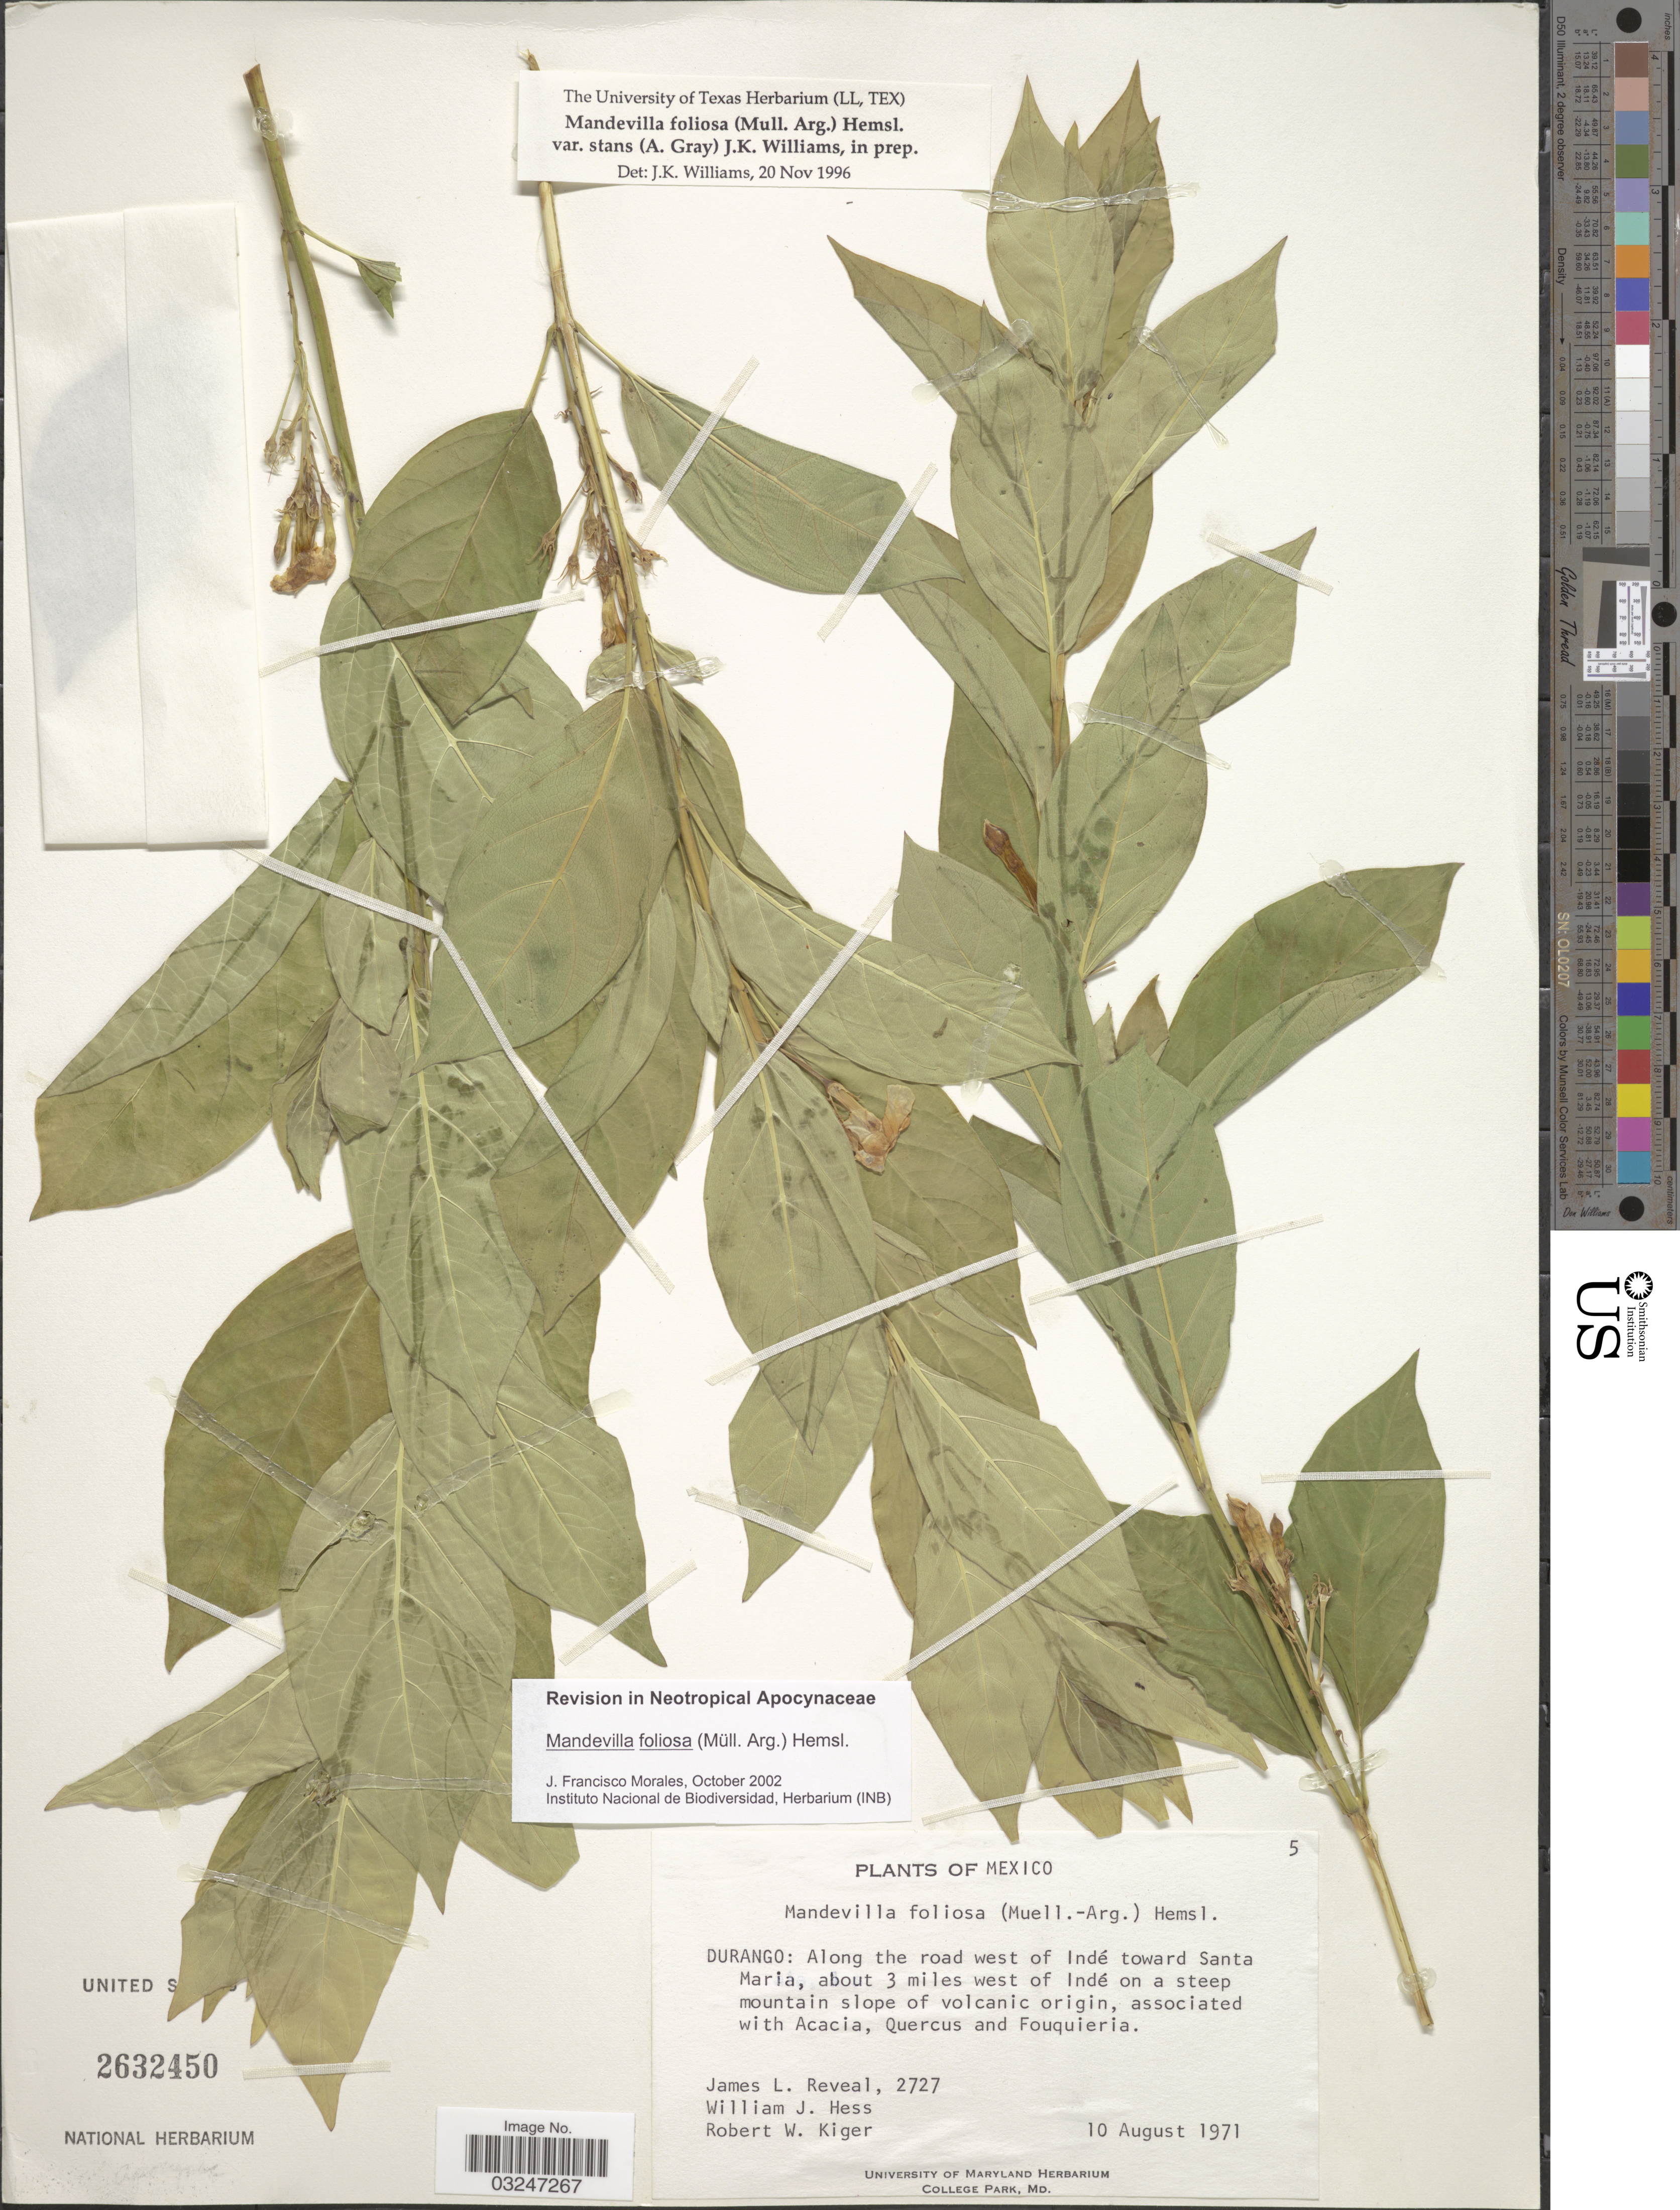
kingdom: Plantae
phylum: Tracheophyta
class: Magnoliopsida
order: Gentianales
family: Apocynaceae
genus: Mandevilla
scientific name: Mandevilla foliosa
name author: (Müll. Arg.) Hemsl.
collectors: J. L. Reveal, W. Hess & R. Kiger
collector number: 2727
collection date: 1971-08-10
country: Mexico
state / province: Durango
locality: Durango: Along the road west of Indé toward Santa Maria, about 3 miles west of Indé on a steep mountain slope of volcanic origin.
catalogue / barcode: US 2632450